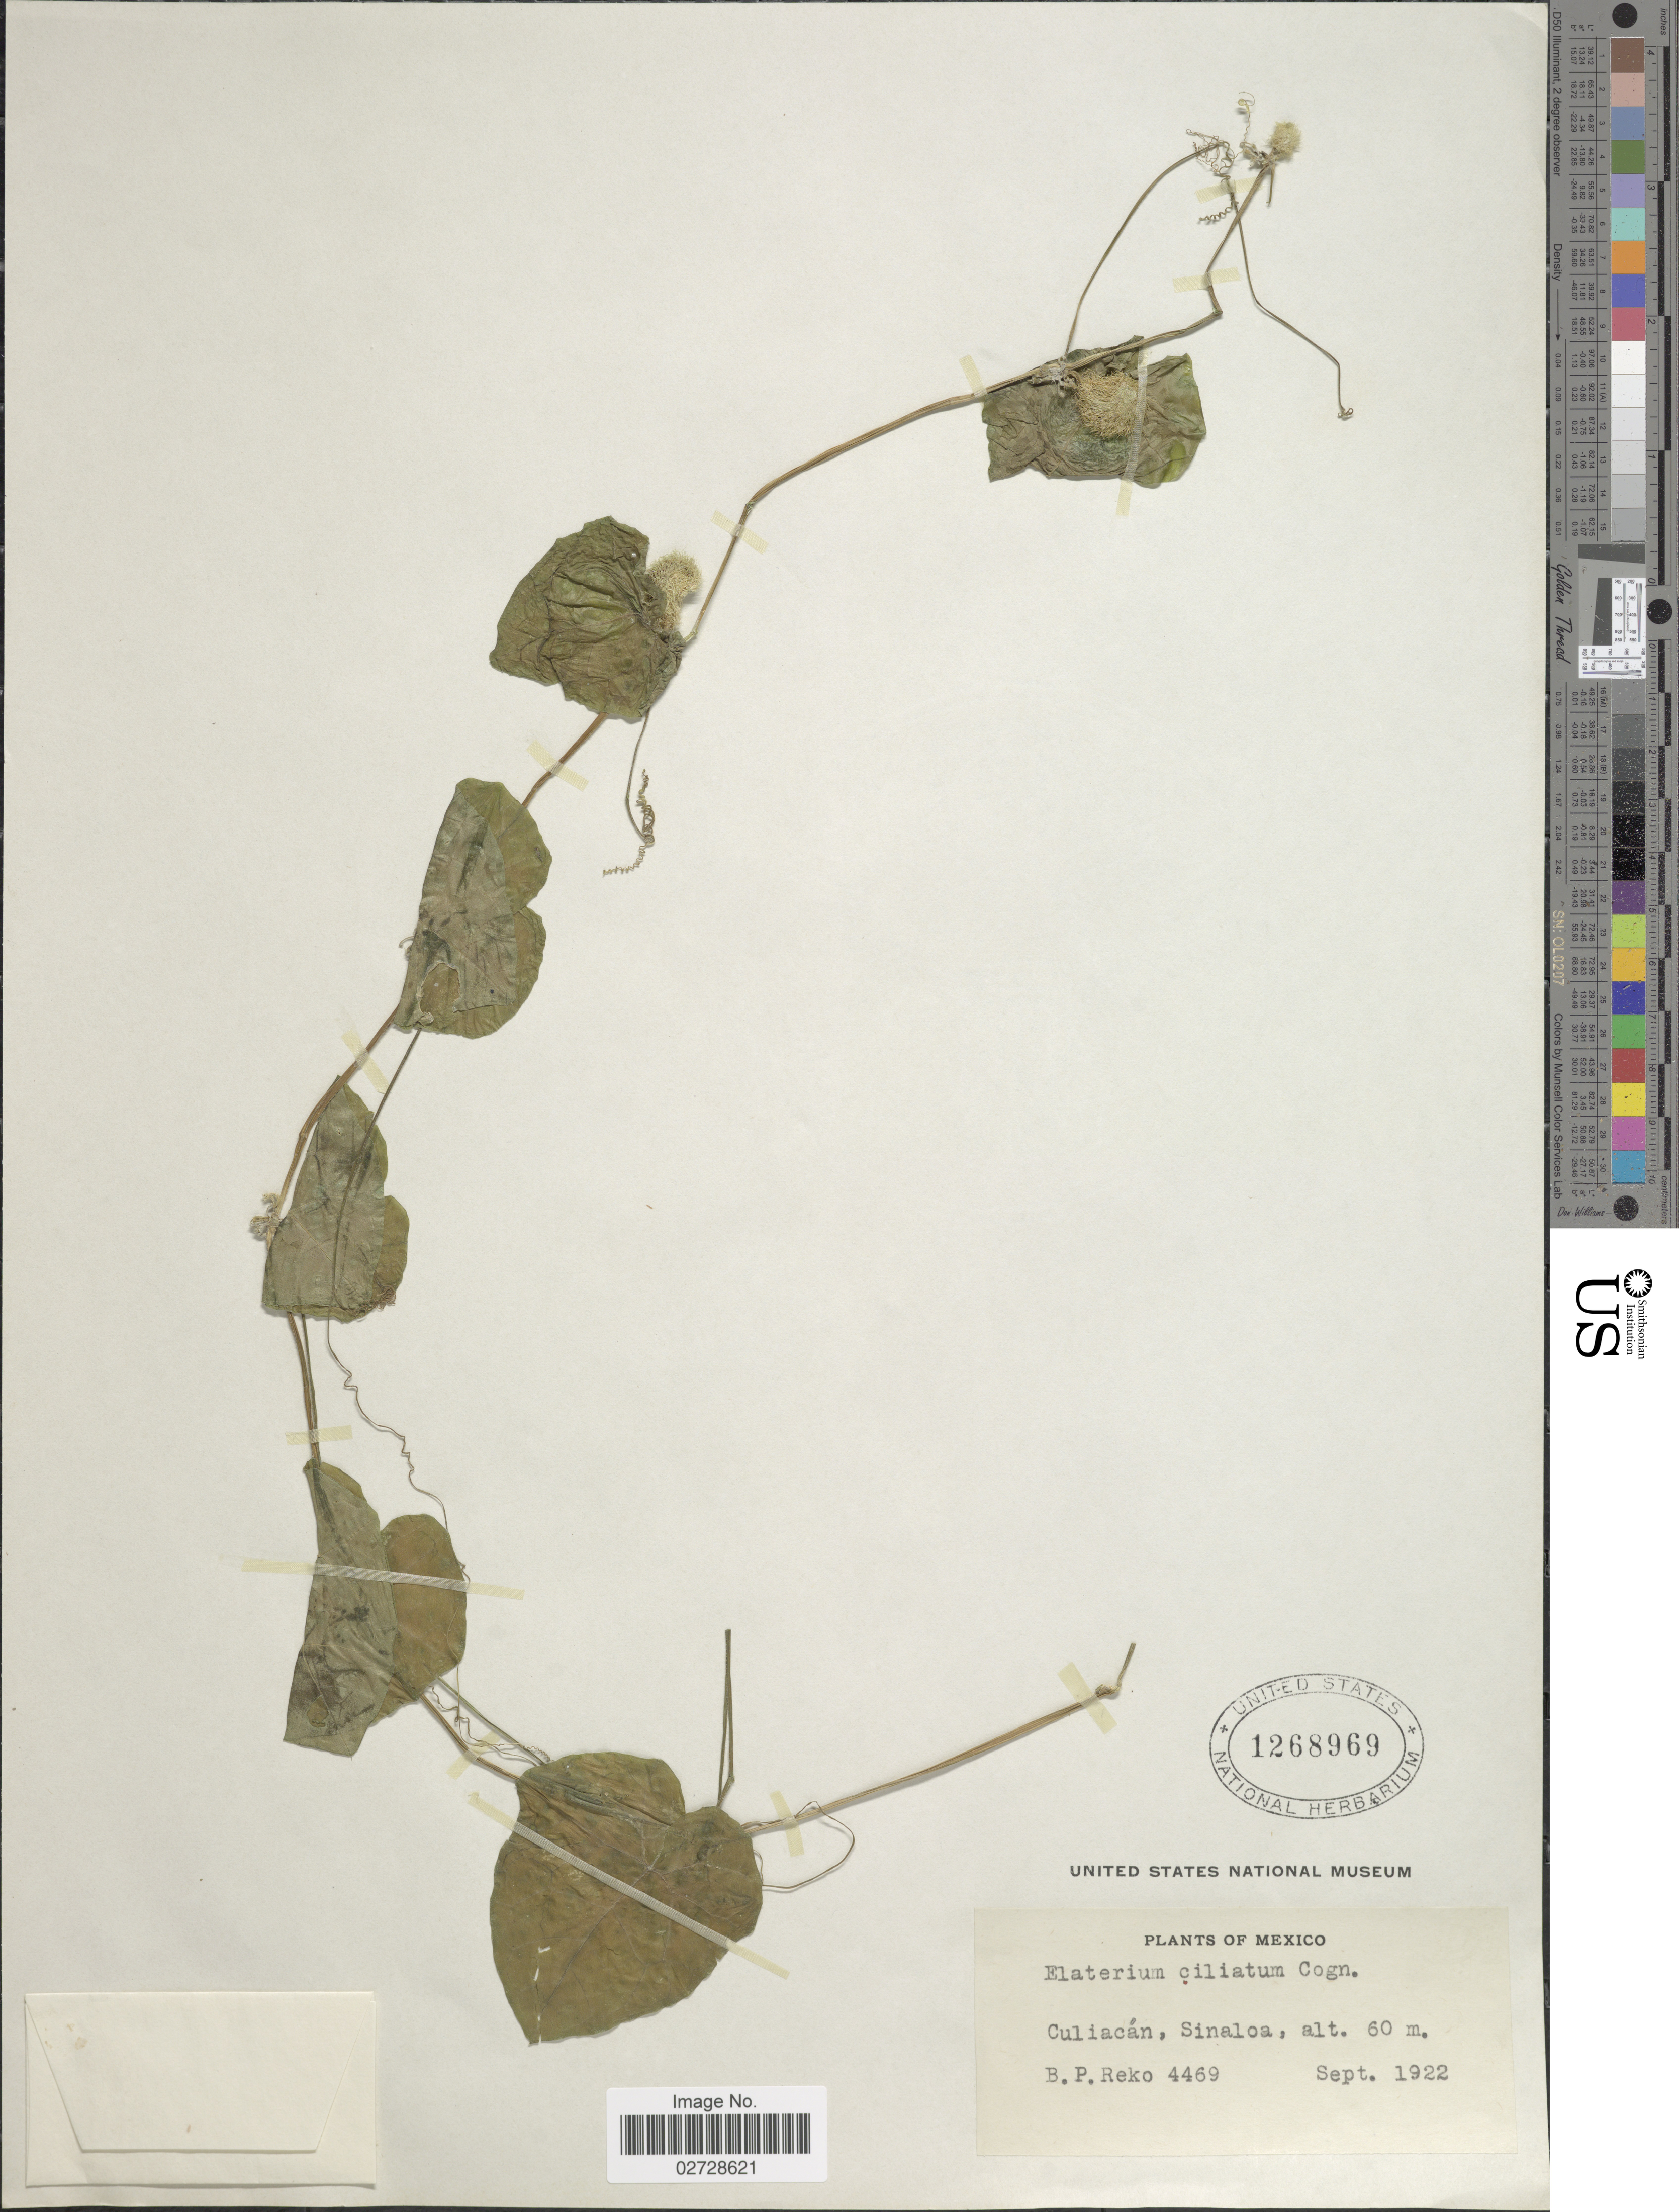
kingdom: Plantae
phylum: Tracheophyta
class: Magnoliopsida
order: Cucurbitales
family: Cucurbitaceae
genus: Cyclanthera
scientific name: Cyclanthera carthagenensis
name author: (Jacq.) H. Schaef. & S.S. Renner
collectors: B. P. Reko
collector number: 4469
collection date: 1922-09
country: Mexico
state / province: Sinaloa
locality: Culiacan.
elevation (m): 60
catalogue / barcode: US 1268969